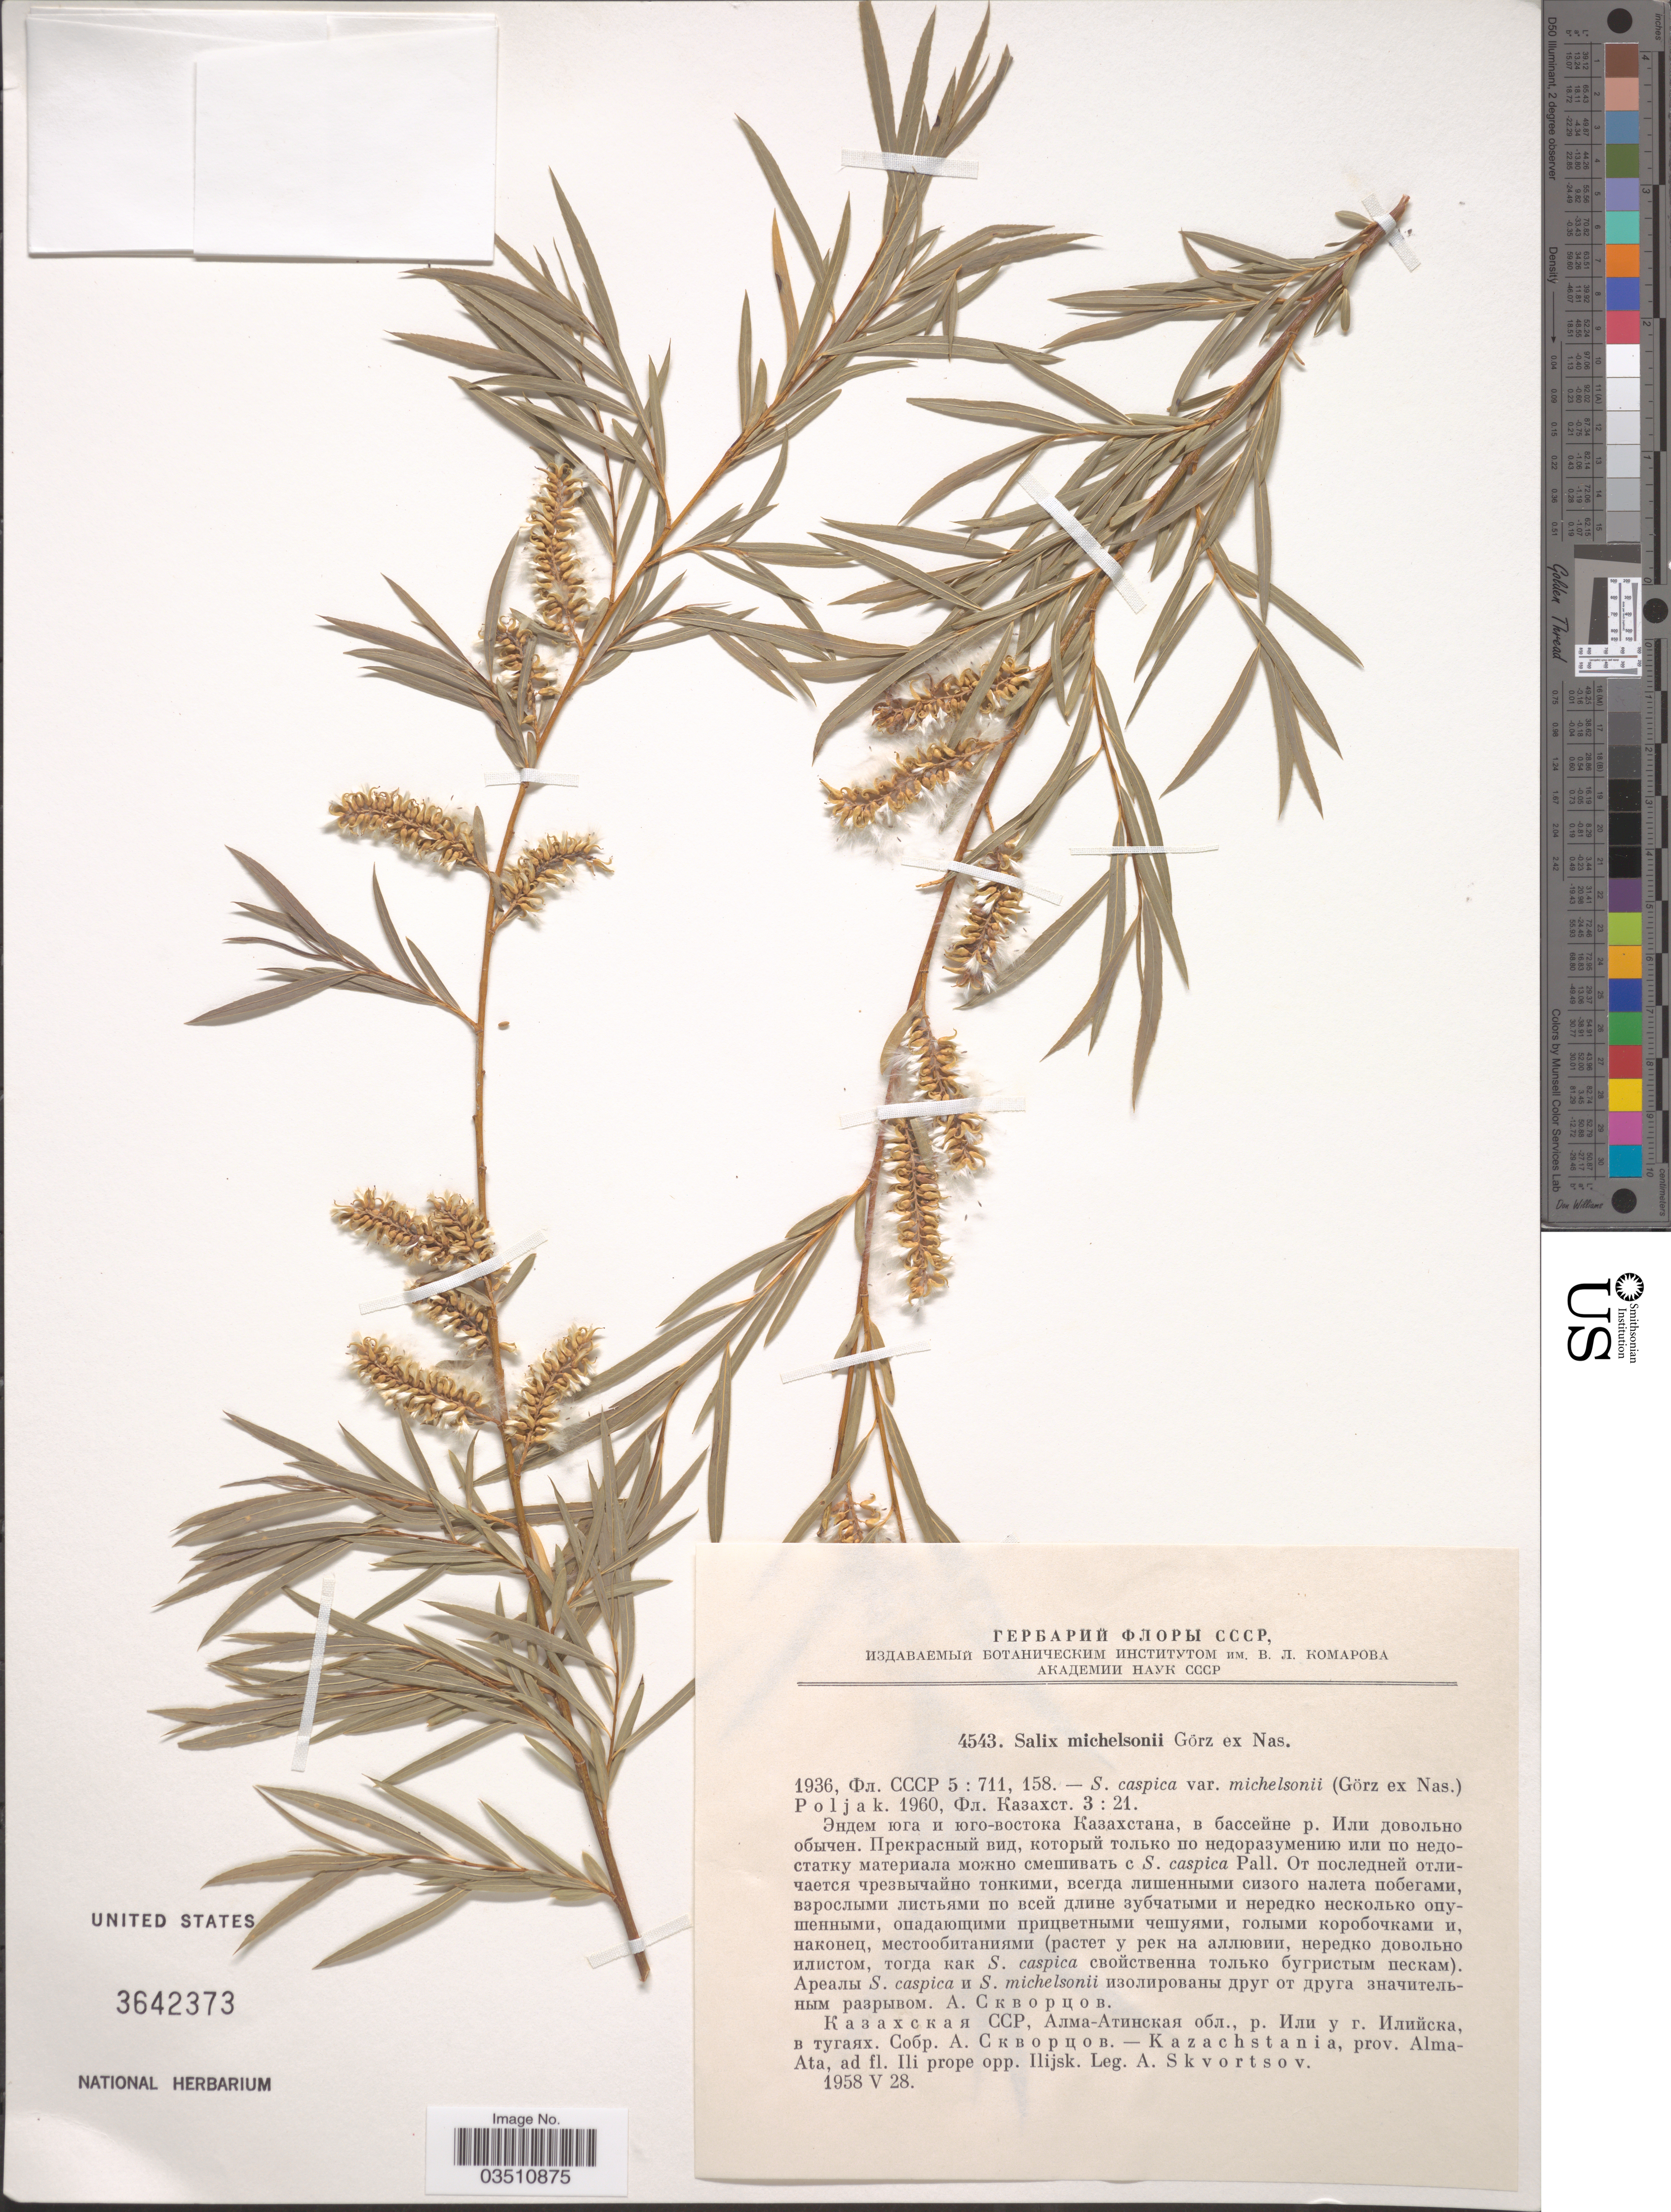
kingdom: Plantae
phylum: Tracheophyta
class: Magnoliopsida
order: Malpighiales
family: Salicaceae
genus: Salix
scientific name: Salix michelsonii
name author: Goerz ex Nasarow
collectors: A. K. Skvortsov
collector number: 4543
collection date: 1958-05-28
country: Kazakhstan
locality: Prov. Alma-Ata, ad fl. Ili prope opp. Ilijsk.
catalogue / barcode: US 3642373